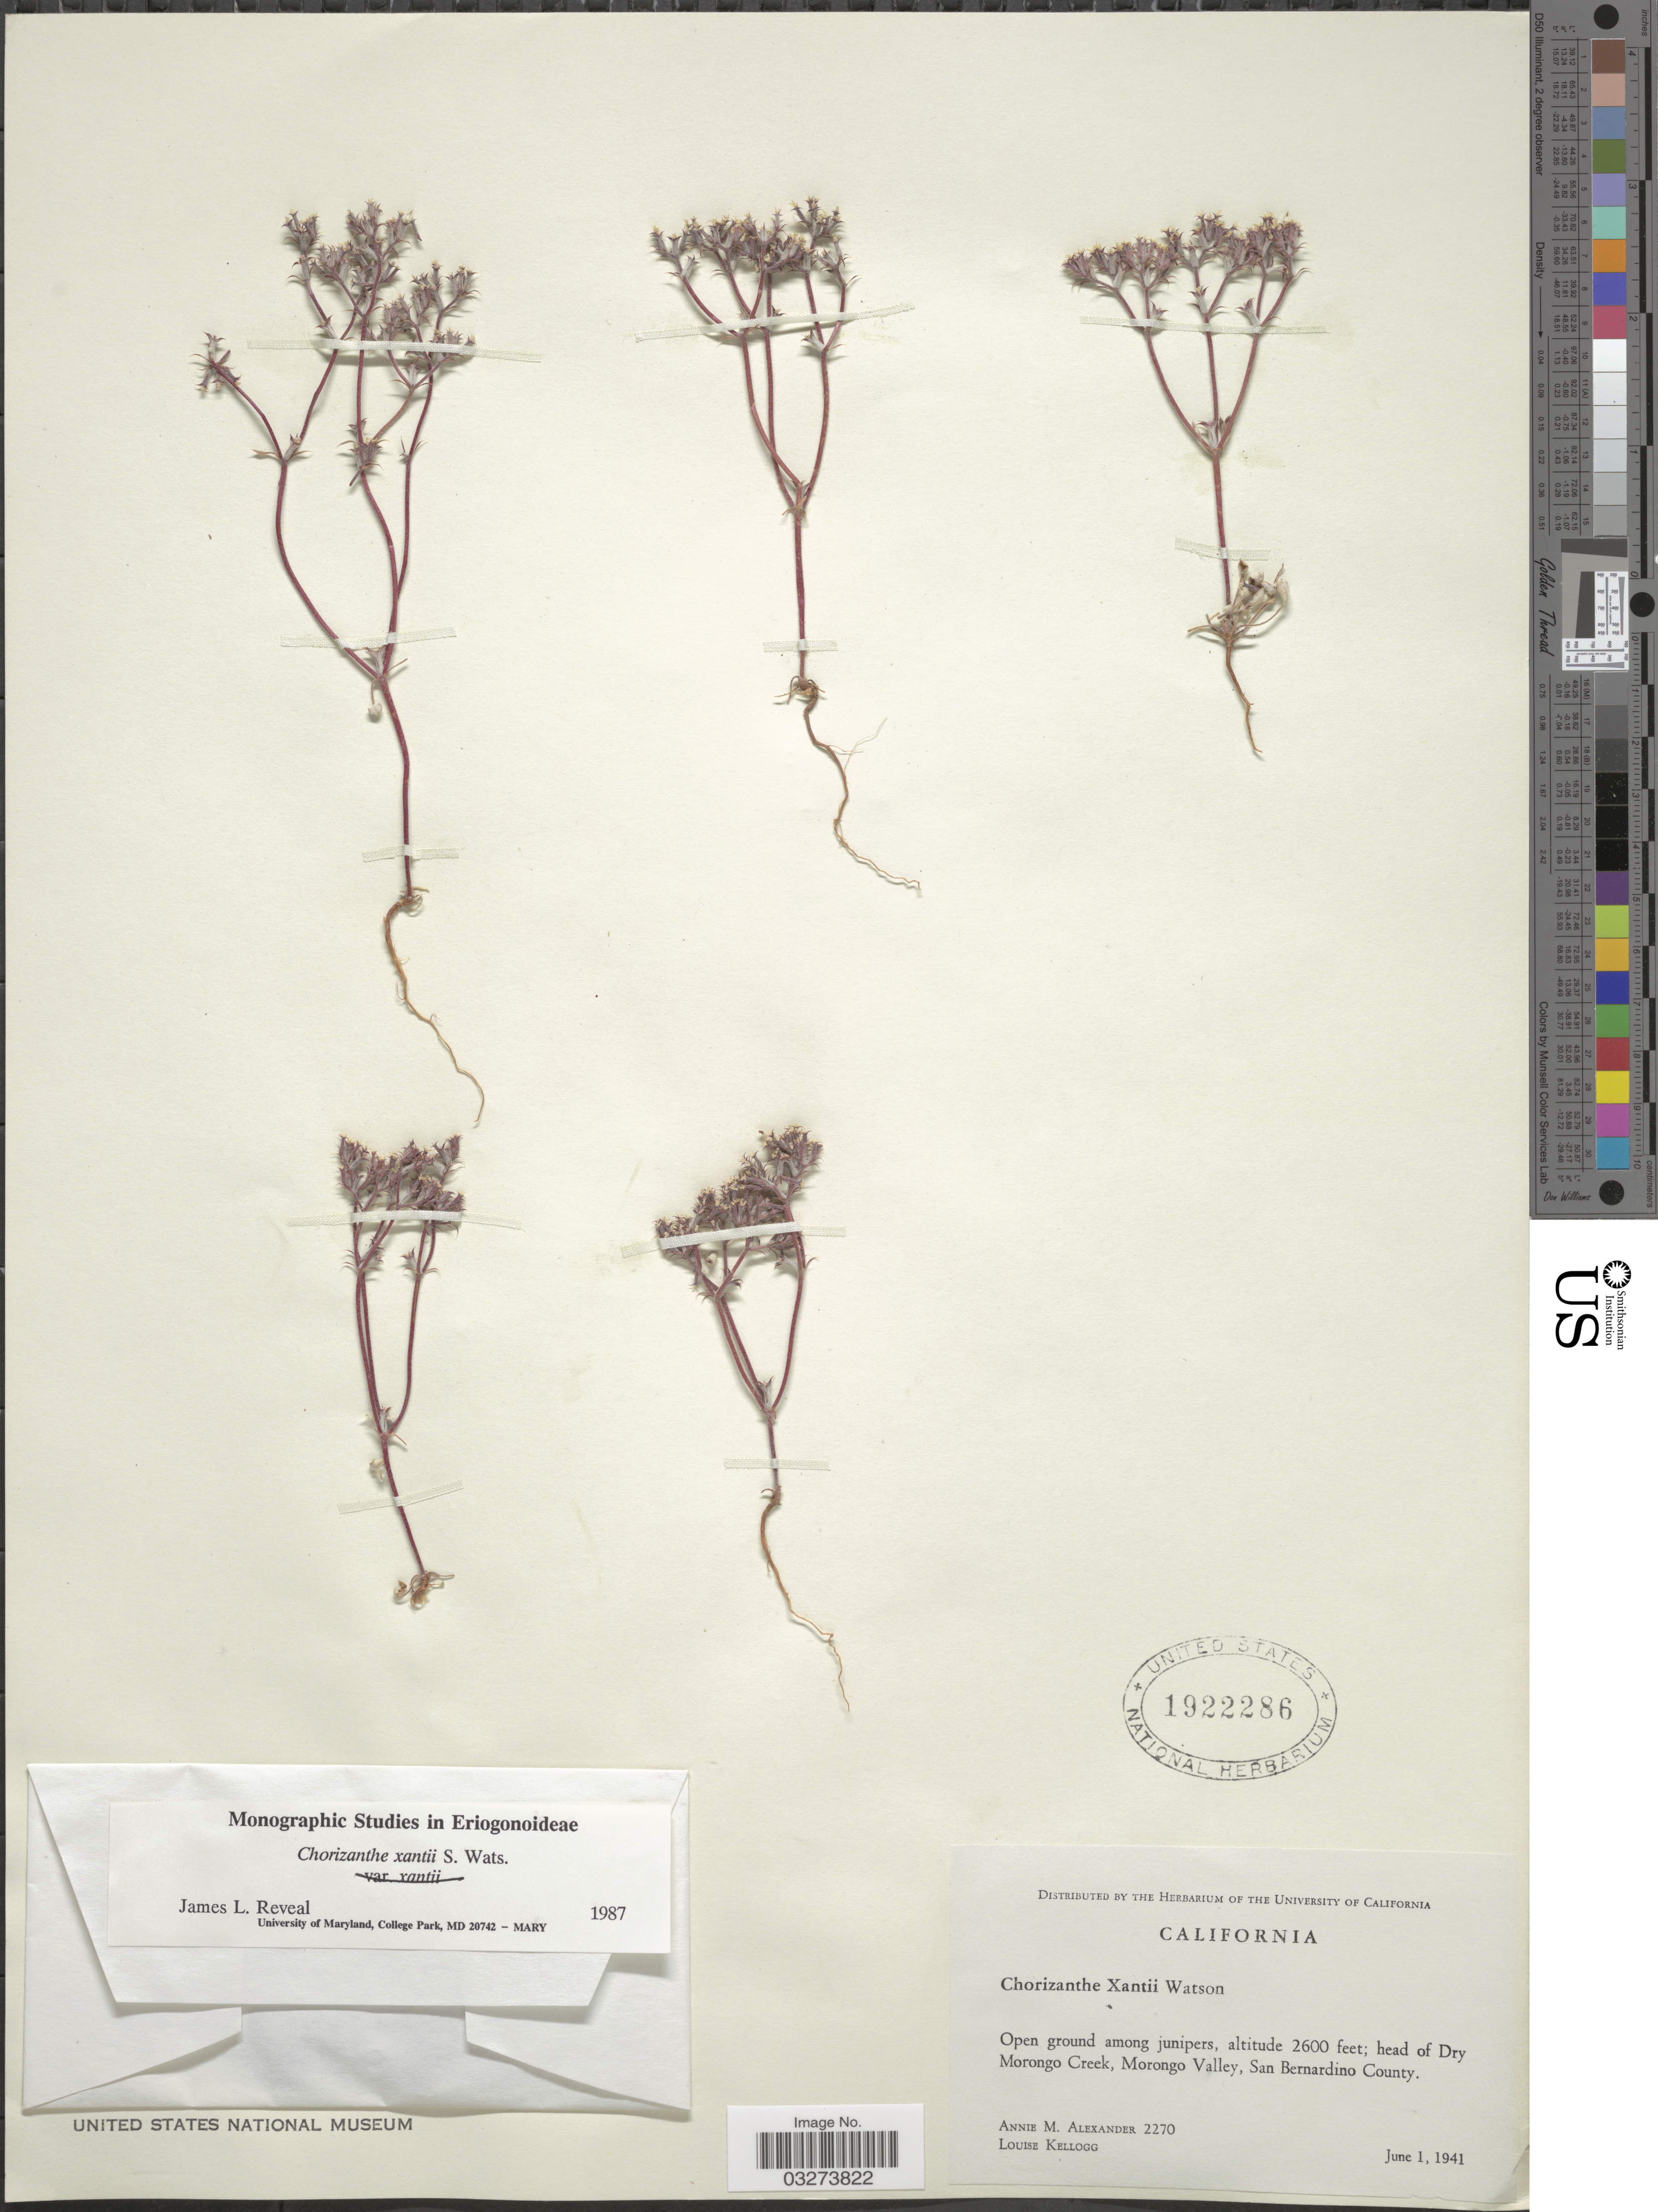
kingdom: Plantae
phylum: Tracheophyta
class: Magnoliopsida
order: Caryophyllales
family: Polygonaceae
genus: Chorizanthe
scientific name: Chorizanthe xanti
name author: S. Watson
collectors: A. M. Alexander & L. Kellogg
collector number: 2270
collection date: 1941-06-01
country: United States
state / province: California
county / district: San Bernardino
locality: Head of Dry Morongo Creek, Morongo Valley, San Bernardino County.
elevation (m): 792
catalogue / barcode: US 1922286